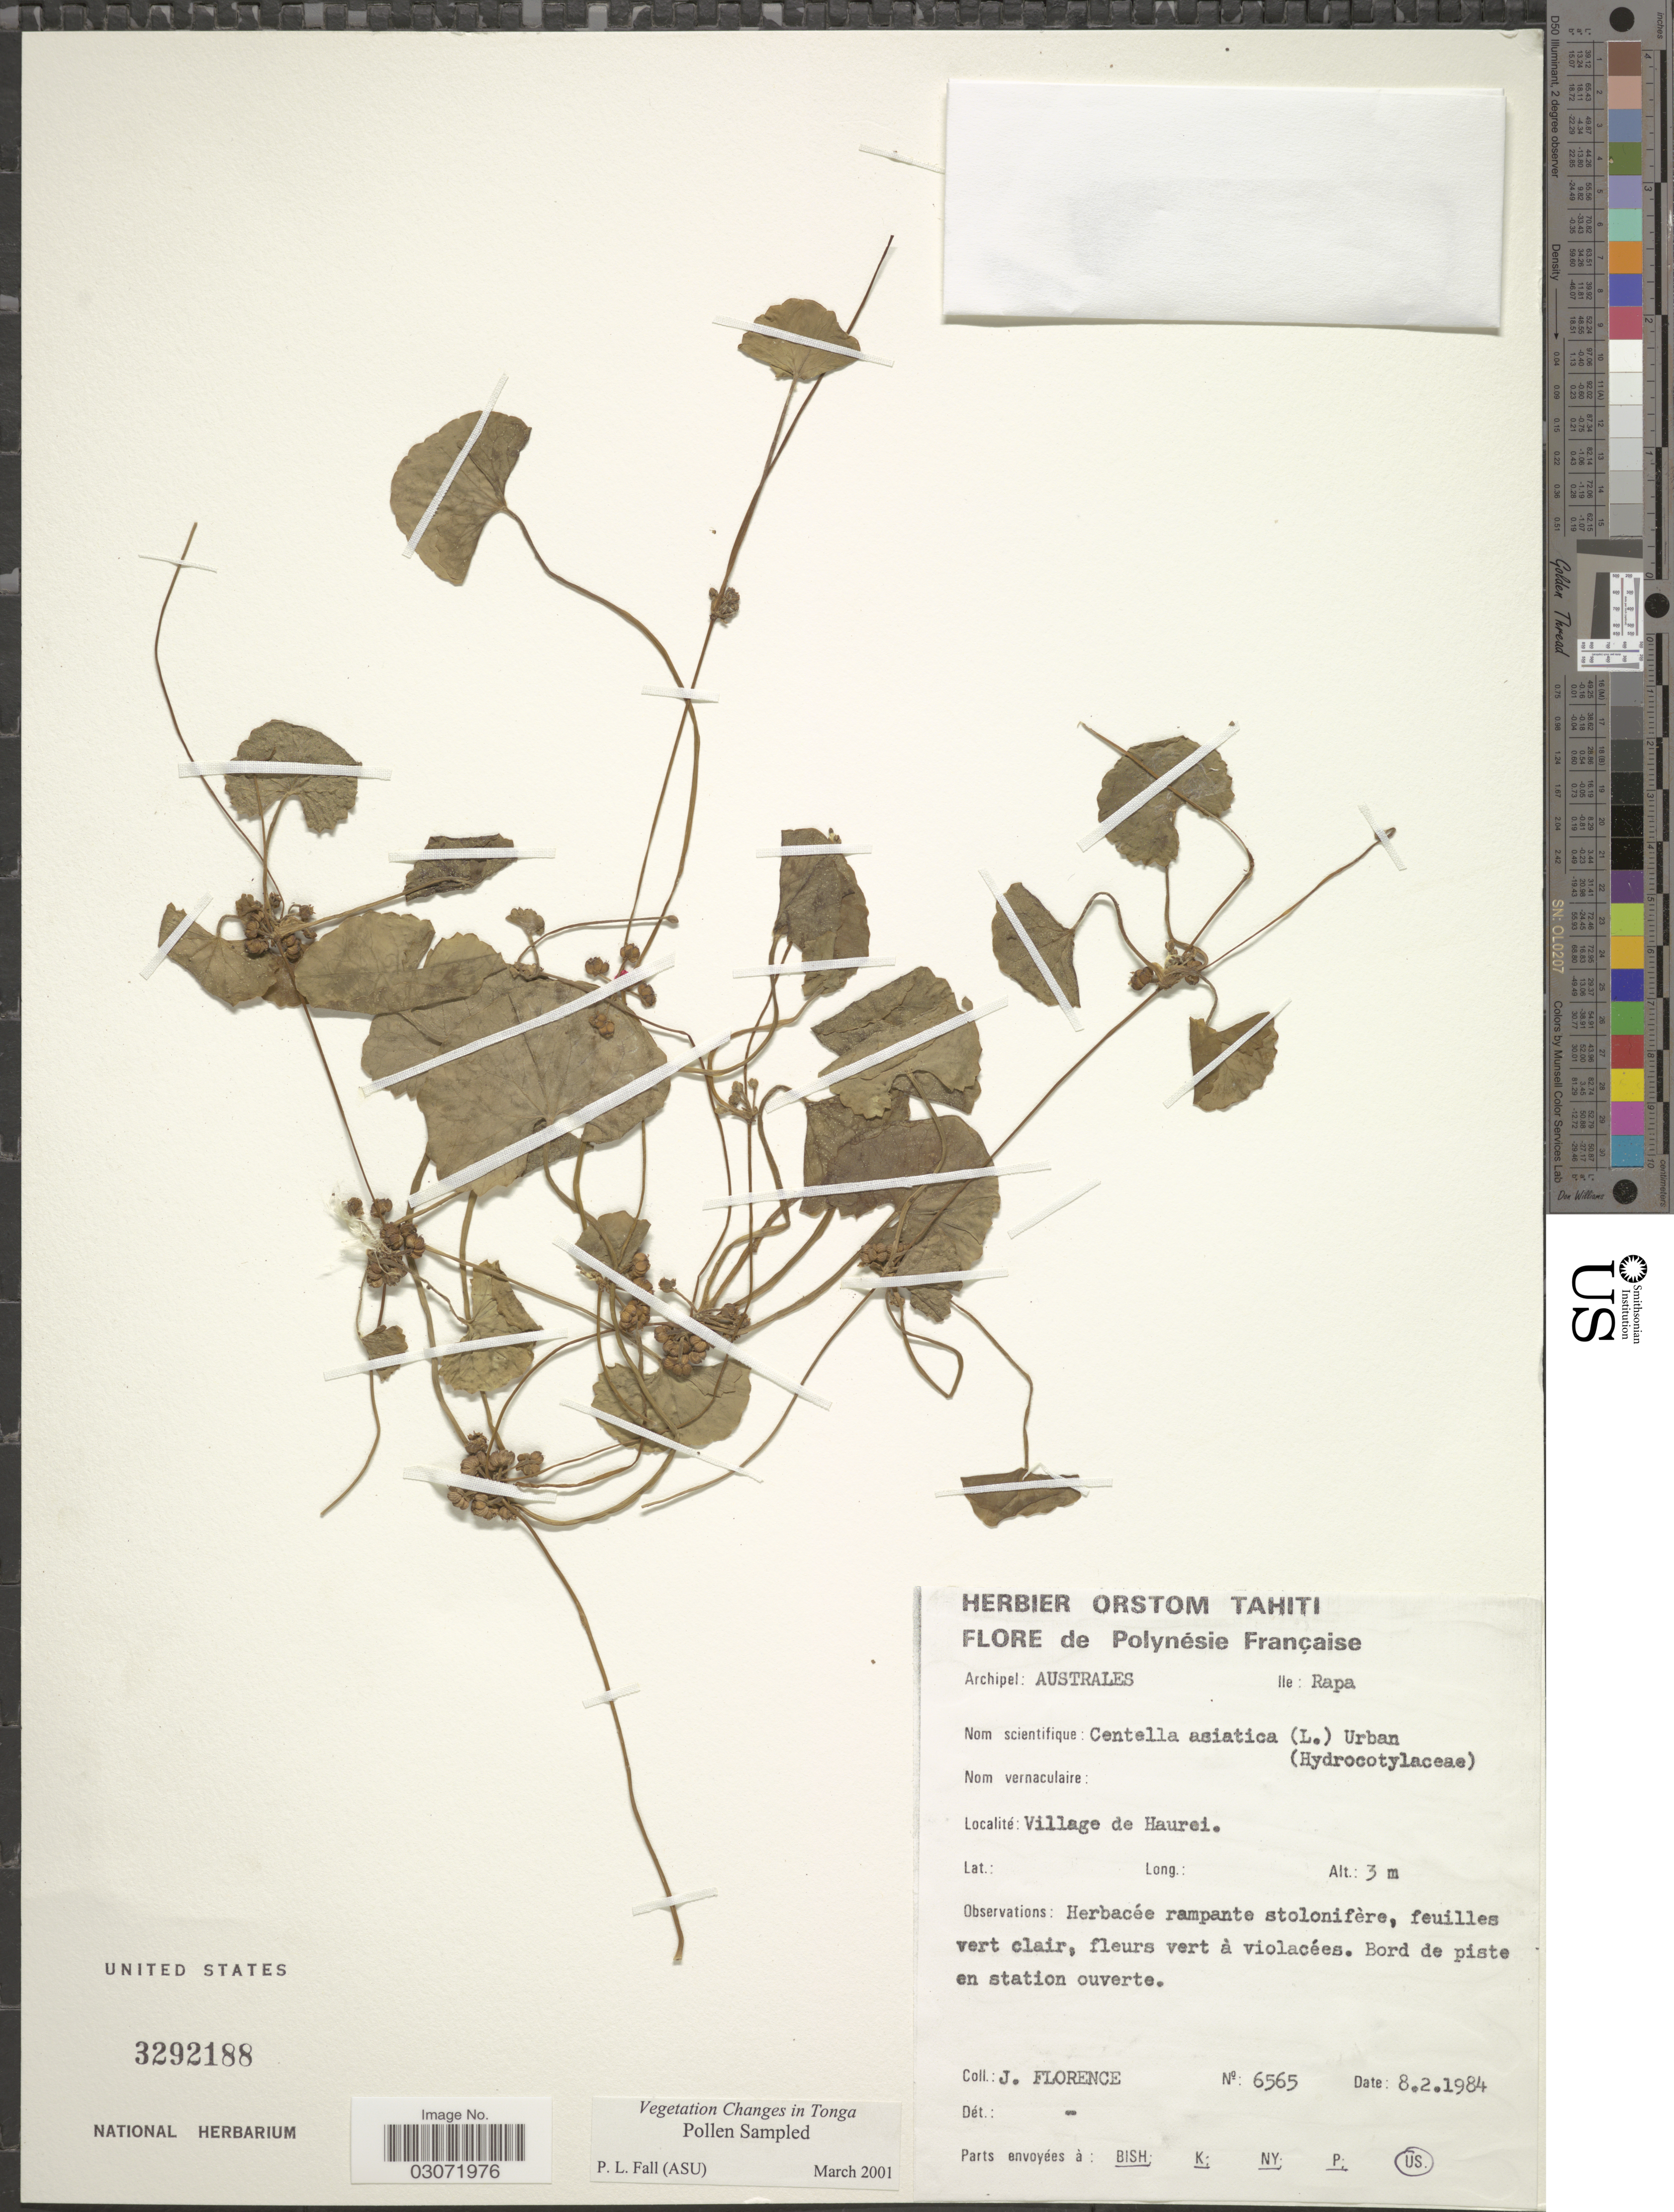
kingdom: Plantae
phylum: Tracheophyta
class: Magnoliopsida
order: Apiales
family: Apiaceae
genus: Centella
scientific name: Centella asiatica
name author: (L.) Urb.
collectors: J. Florence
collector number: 6565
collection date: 1984-02-08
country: French Polynesia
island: Rapa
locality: Polynésie Française. Archipel: Australes. Ile: Rapa. Village de Haurei.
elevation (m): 3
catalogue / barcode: US 3292188